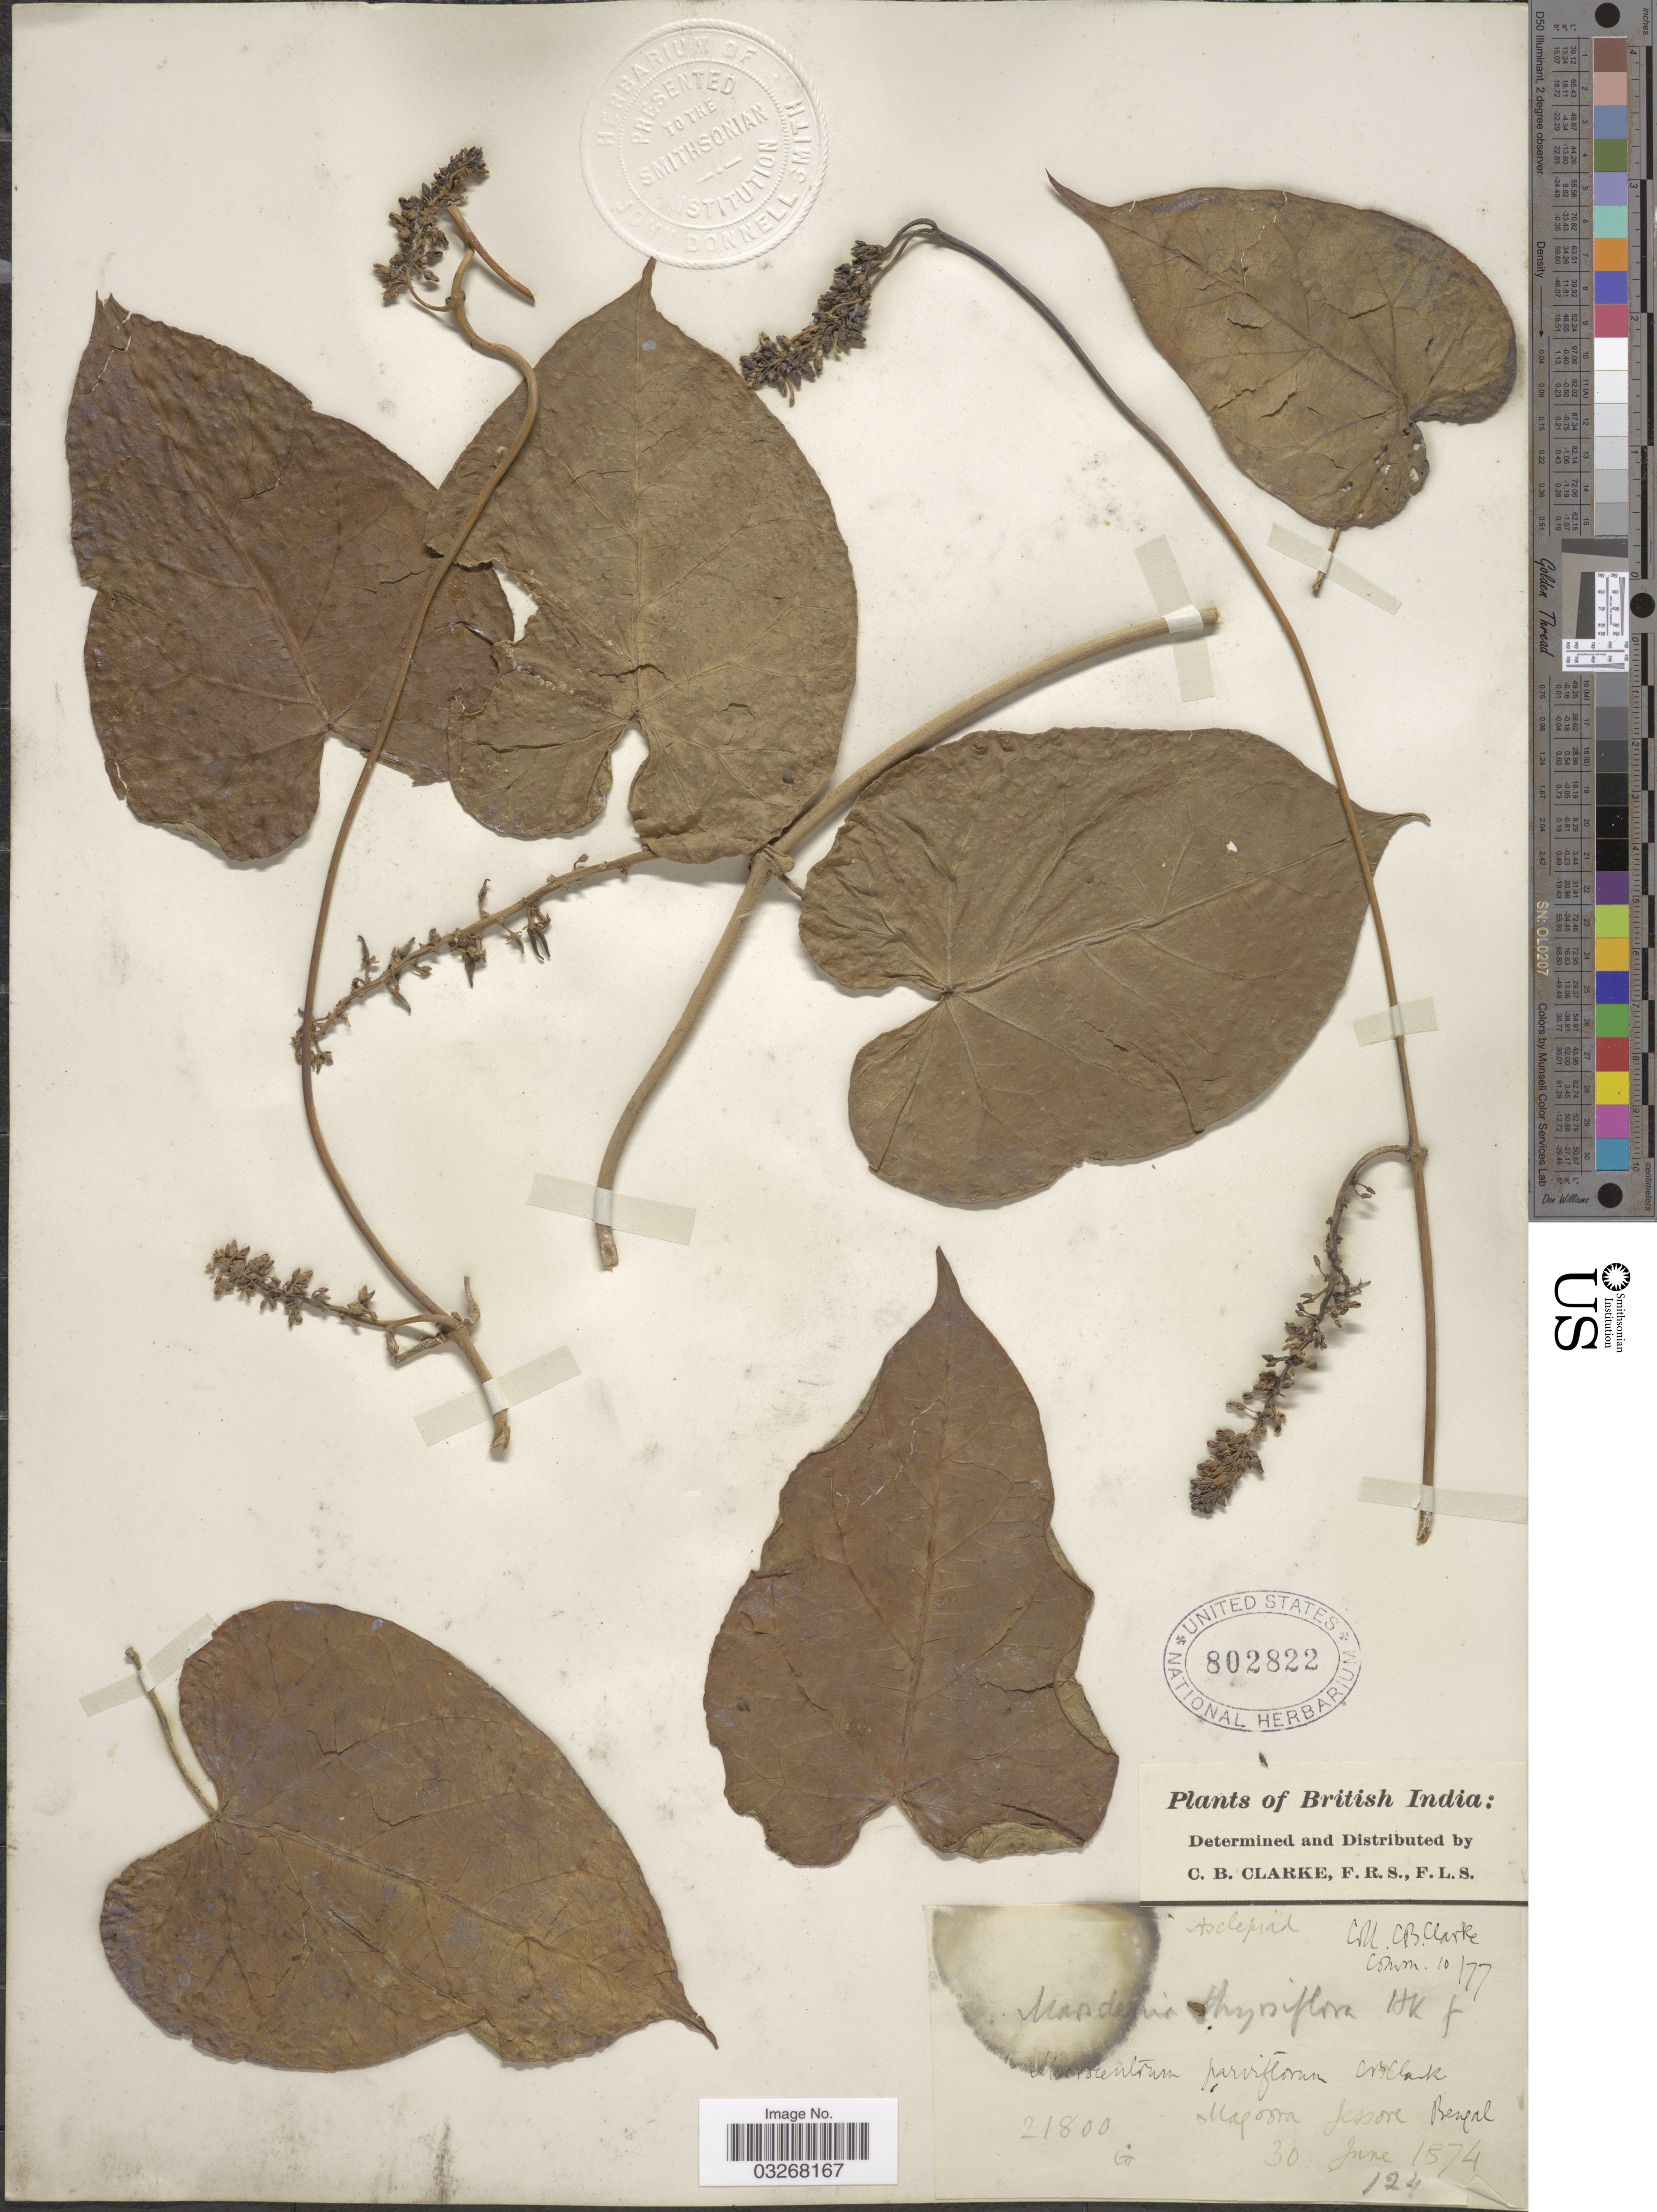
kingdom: Plantae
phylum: Tracheophyta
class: Magnoliopsida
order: Gentianales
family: Apocynaceae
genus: Marsdenia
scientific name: Marsdenia thyrsiflora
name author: Hook. f.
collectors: C. B. Clarke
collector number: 21800G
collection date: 1874-06-30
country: India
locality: British India, Magoora Jessore Bengal.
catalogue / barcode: US 802822